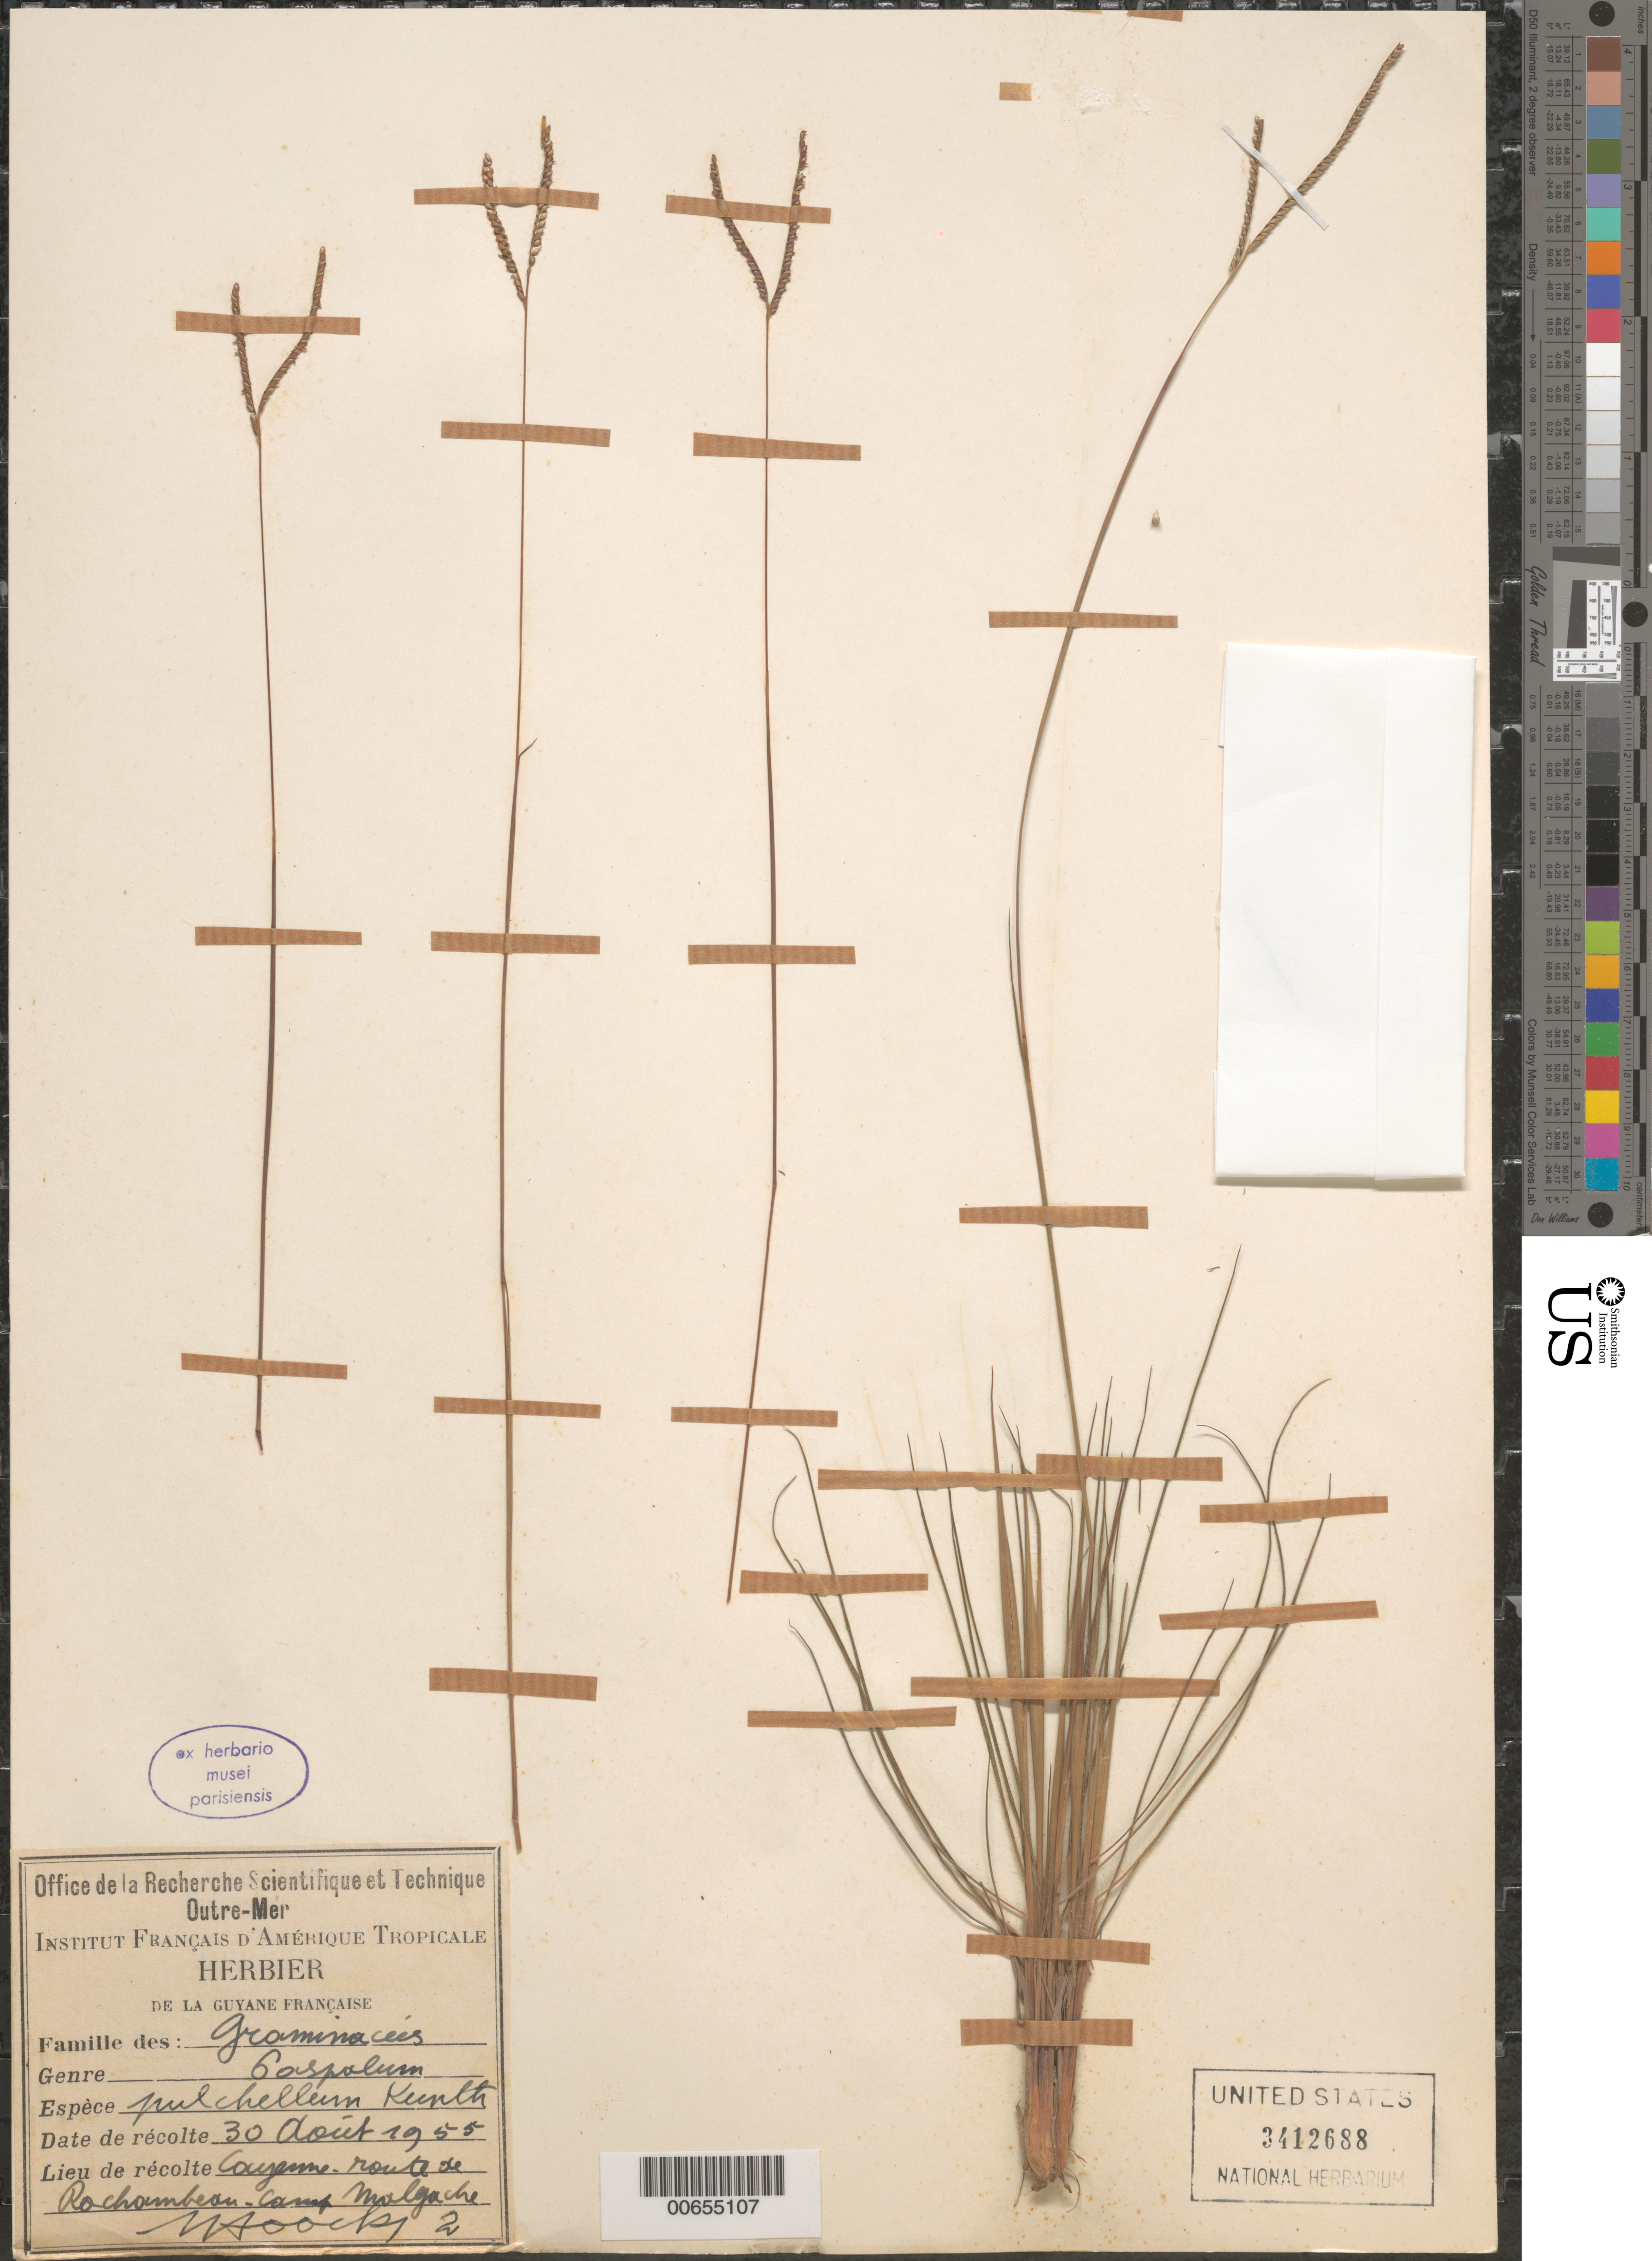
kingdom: Plantae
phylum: Tracheophyta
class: Liliopsida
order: Poales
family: Poaceae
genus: Paspalum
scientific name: Paspalum pulchellum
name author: Kunth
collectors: J. Hoock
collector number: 2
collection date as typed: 30-Aug-55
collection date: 1955-08-30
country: French Guiana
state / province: Cayenne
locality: Cayenne, Route de Rochambeau, Camp Malgache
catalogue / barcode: US 3412688